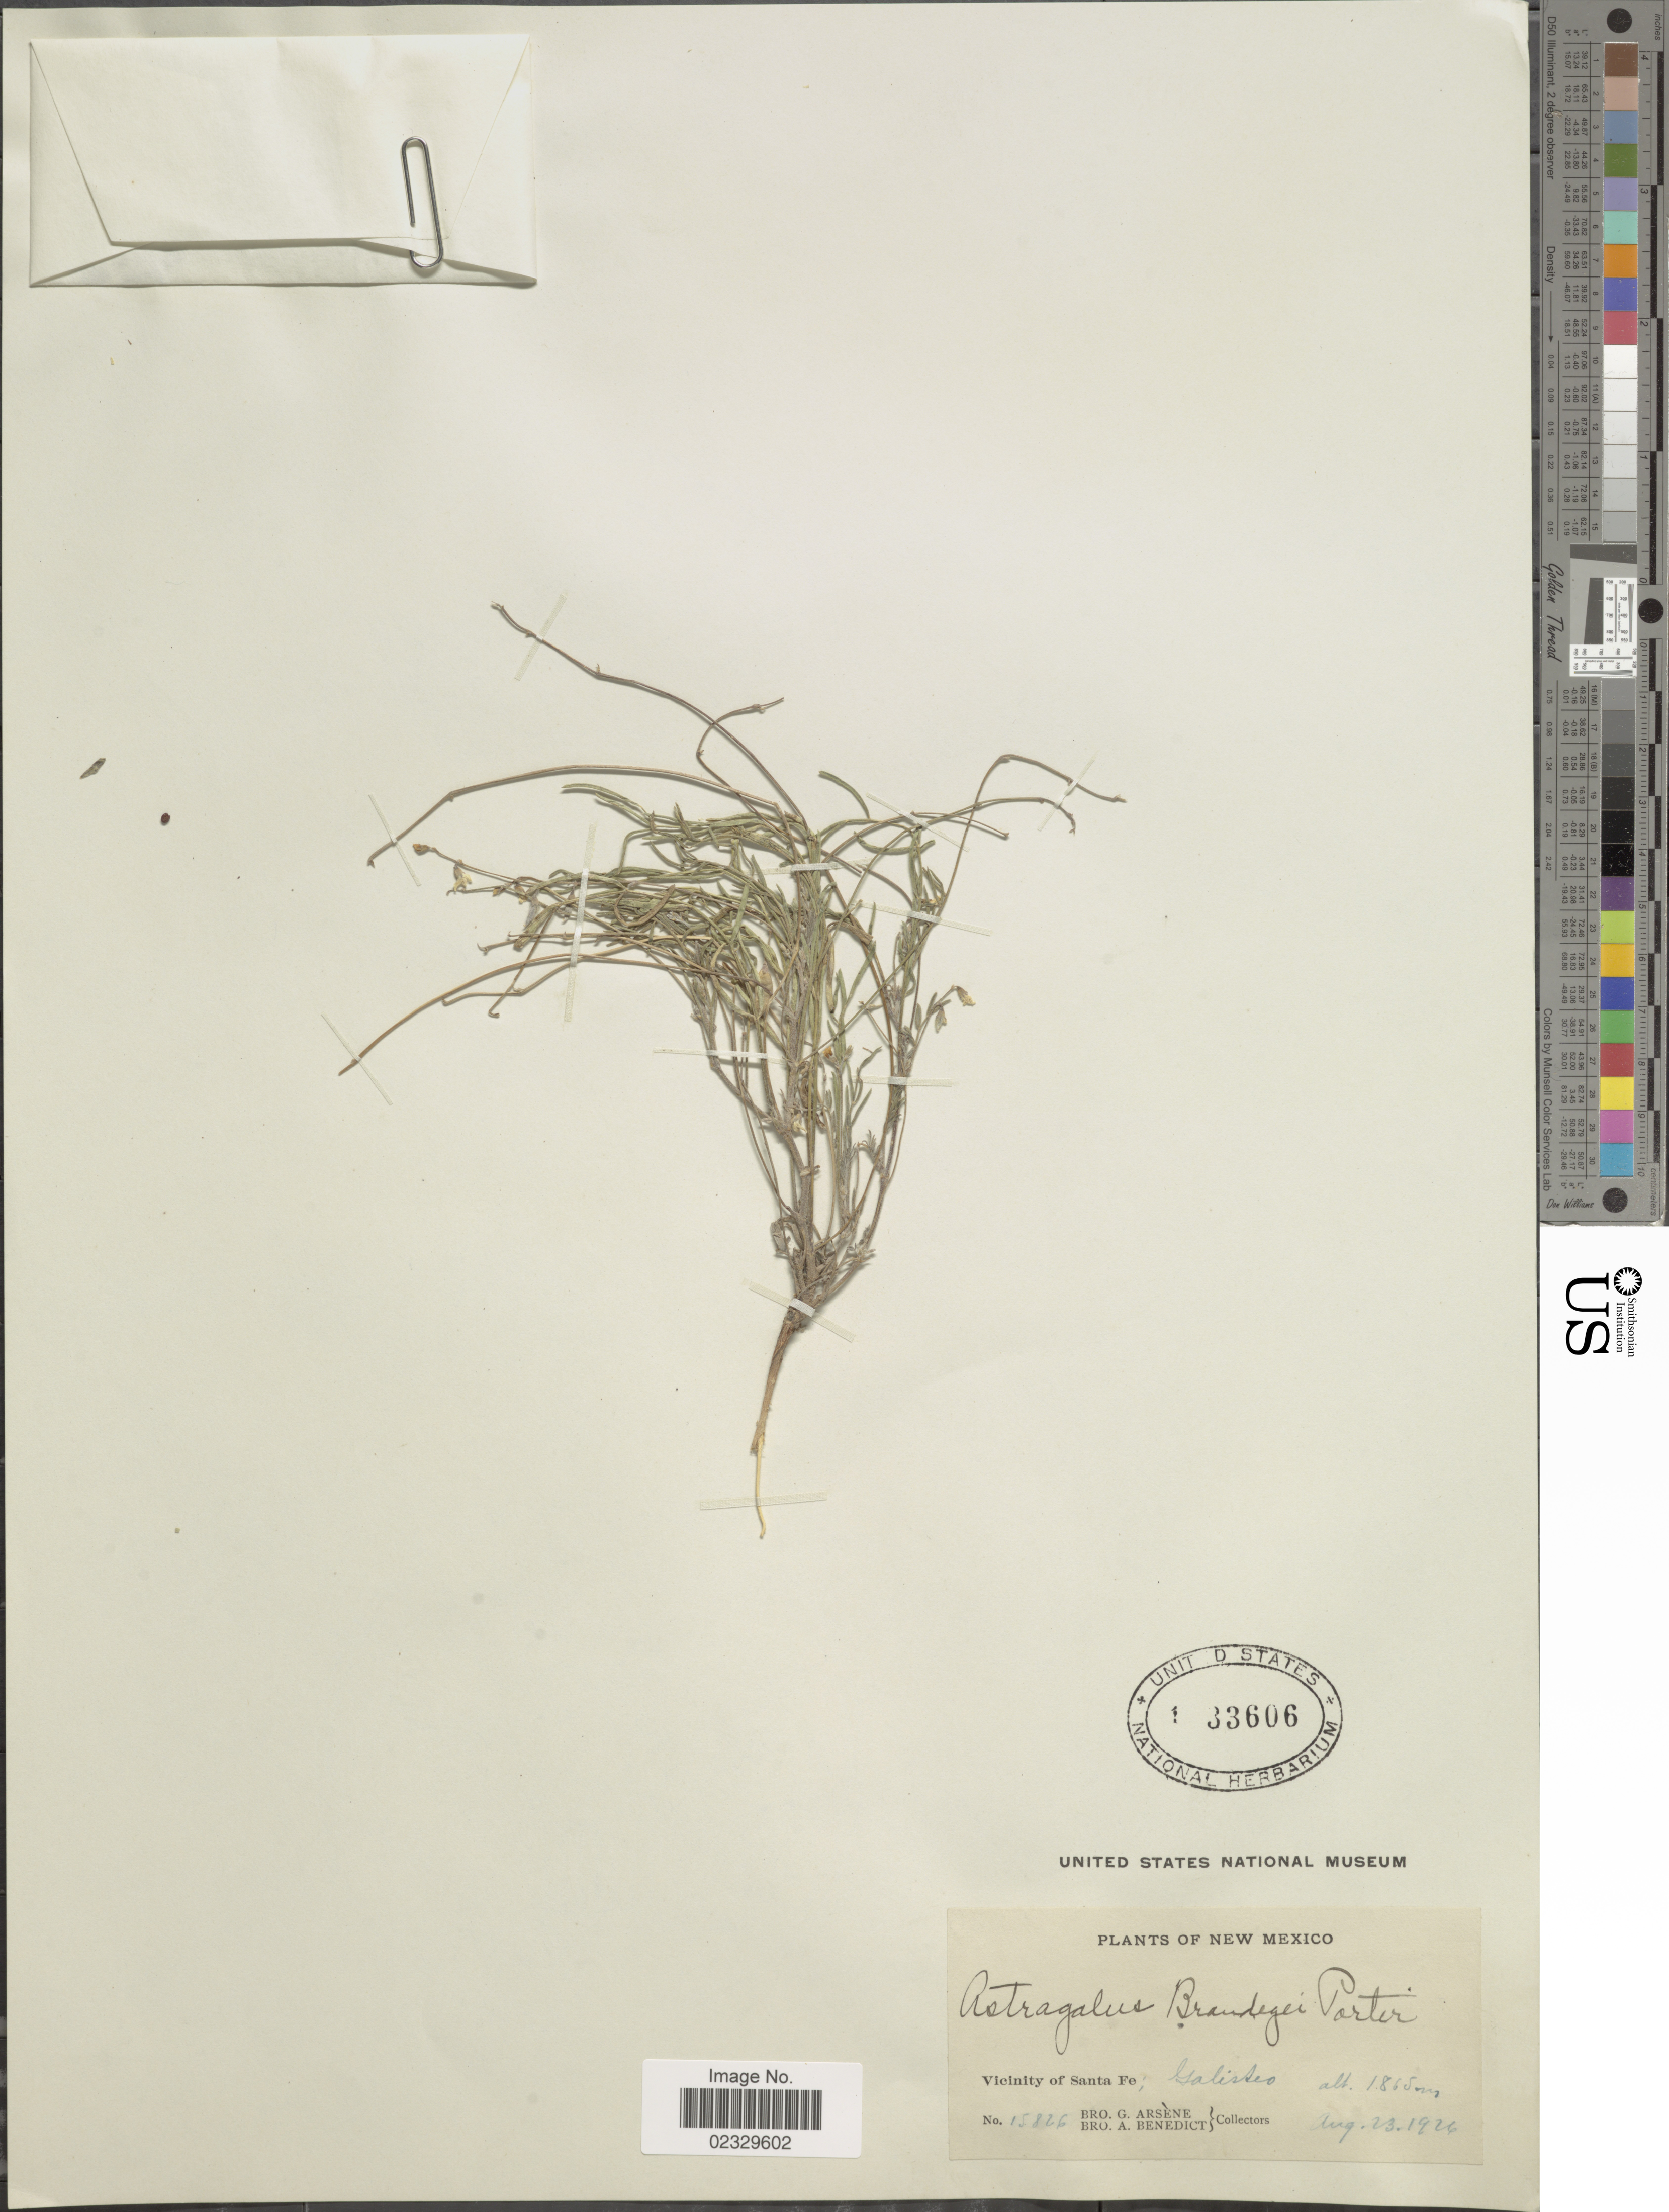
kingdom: Plantae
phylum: Tracheophyta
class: Magnoliopsida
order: Fabales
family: Fabaceae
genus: Astragalus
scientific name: Astragalus brandegei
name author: Porter ex A. Gray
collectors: Bro. G. Arsène & Bro. A. Benedict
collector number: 15826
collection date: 1924-08-23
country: United States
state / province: New Mexico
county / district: Santa Fe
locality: Galisteo, Vicinity of Santa Fe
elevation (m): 1868